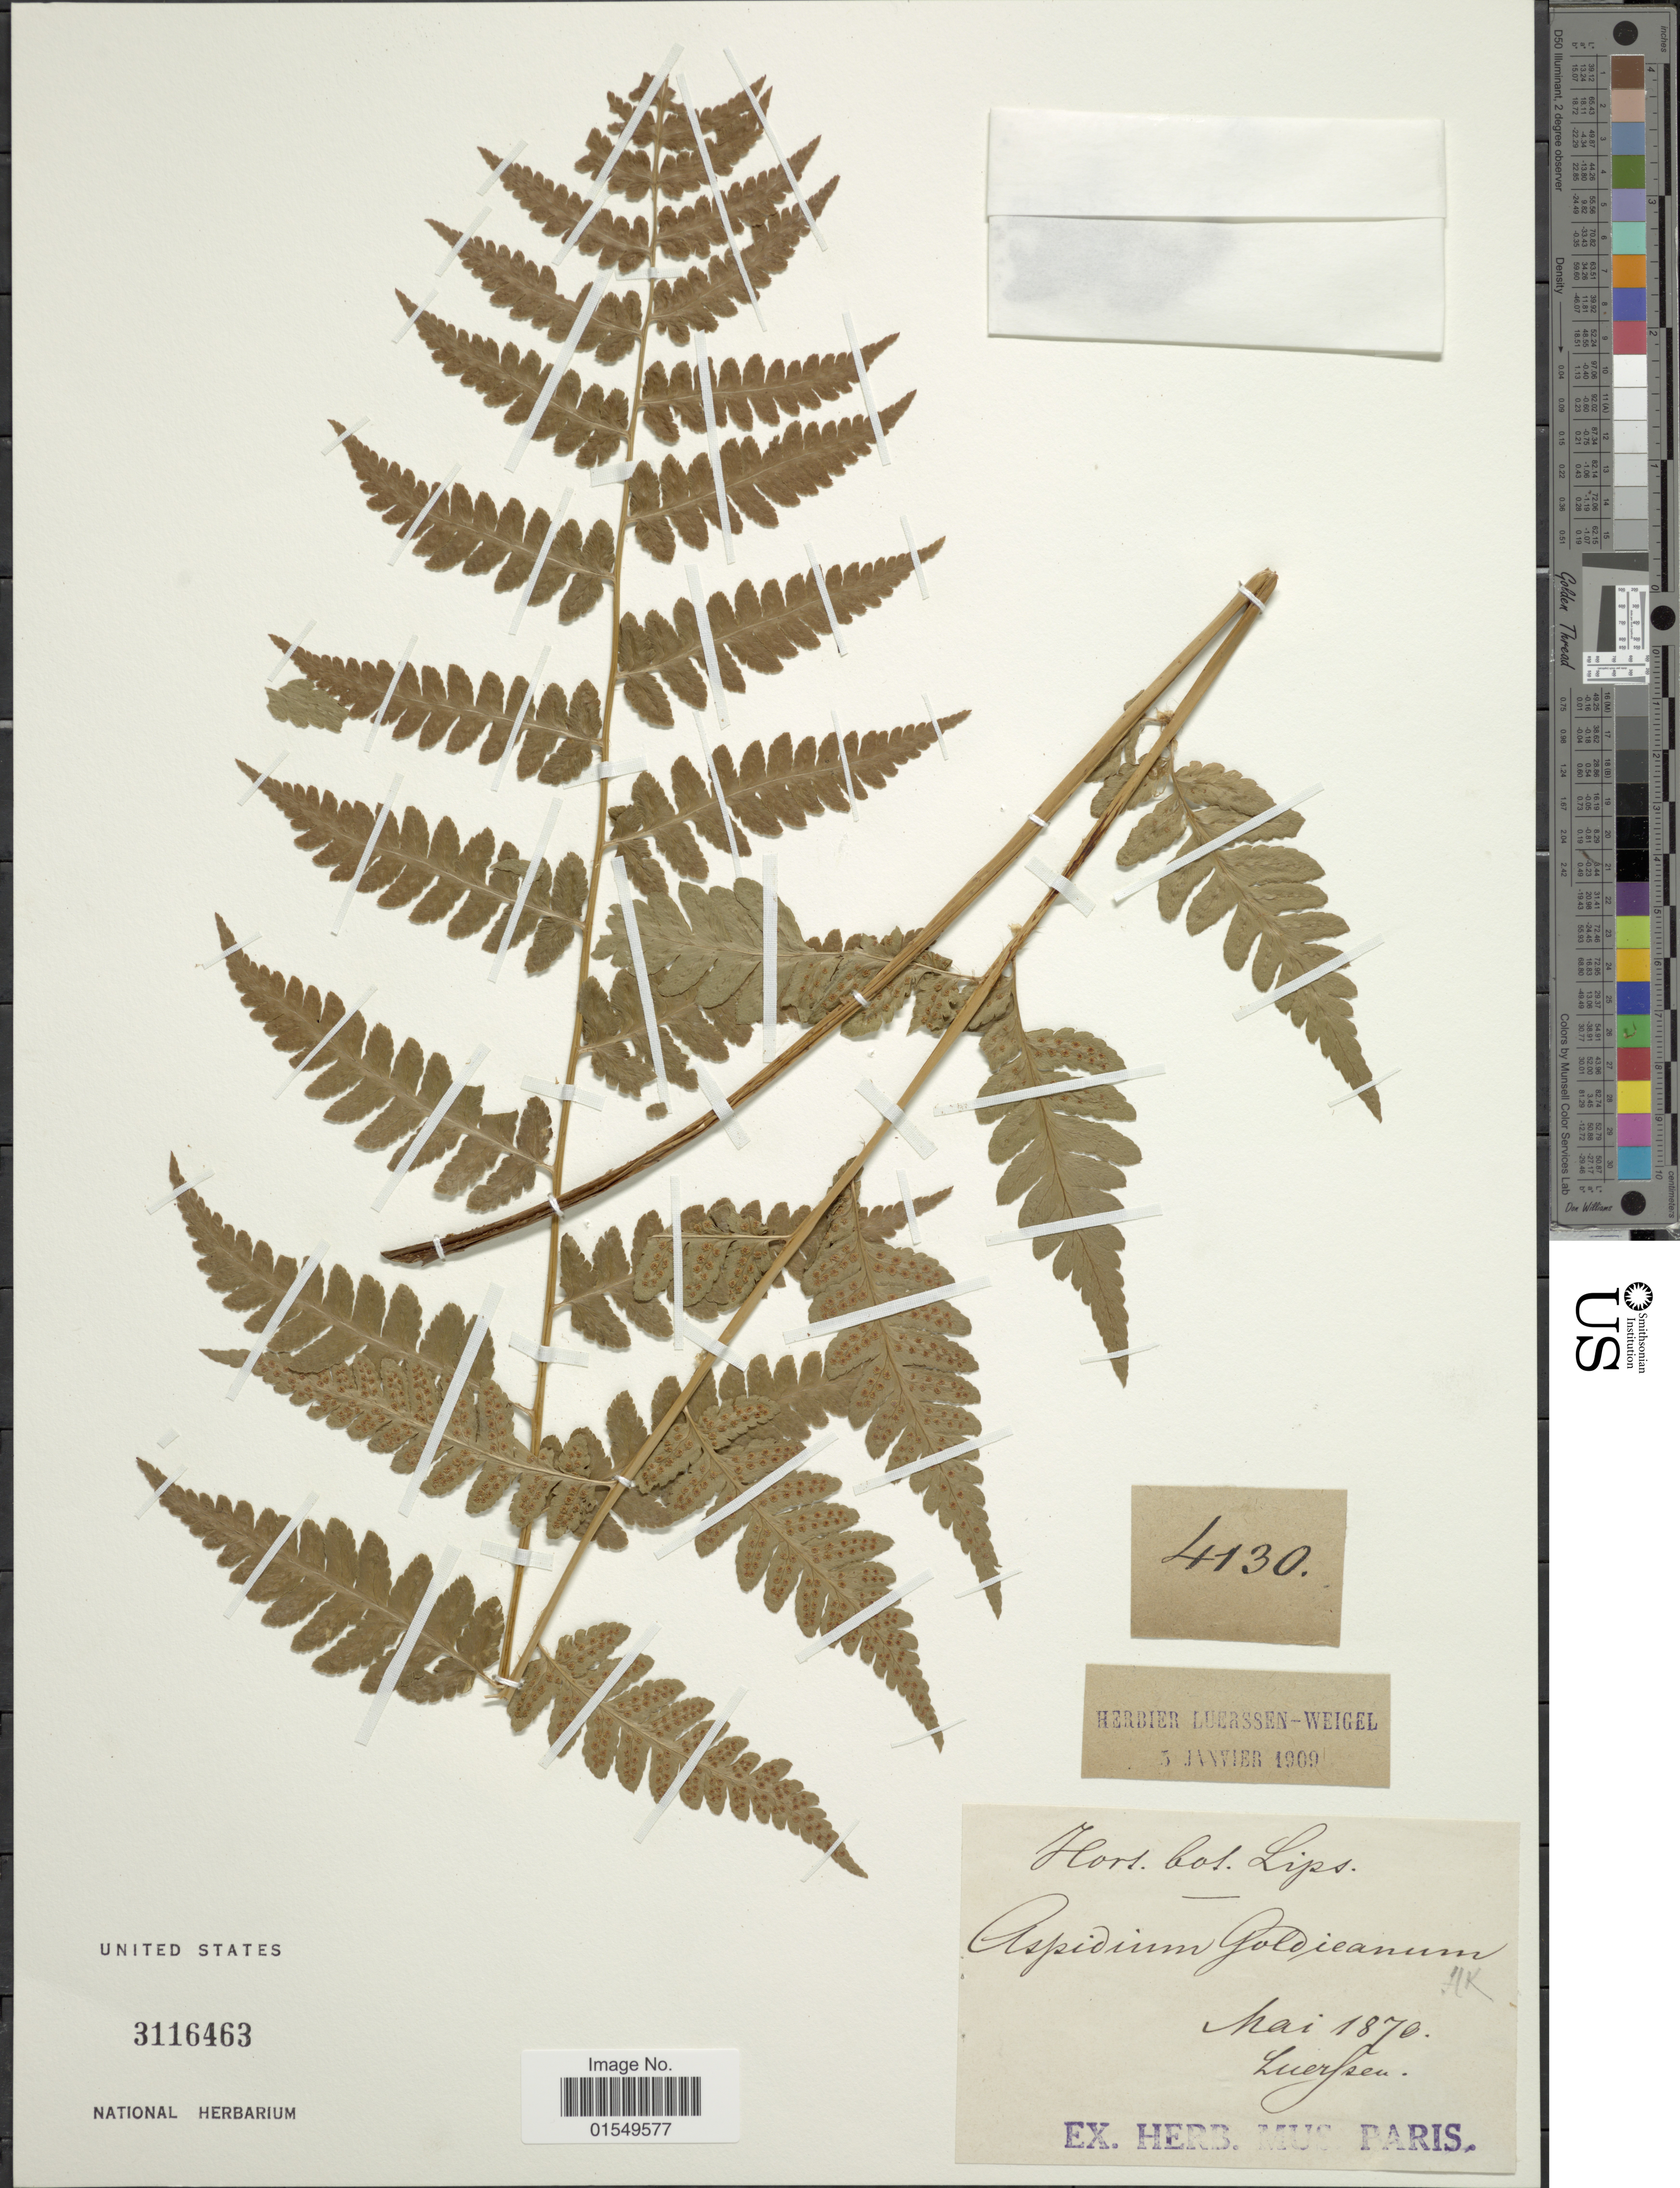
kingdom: Plantae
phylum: Tracheophyta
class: Polypodiopsida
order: Polypodiales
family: Dryopteridaceae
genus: Dryopteris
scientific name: Dryopteris goldiana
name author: (Hook. ex Goldie) A. Gray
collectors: Luerssen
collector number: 4130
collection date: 1870-05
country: Germany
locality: Hort. bot. Lips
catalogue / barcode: US 3116463